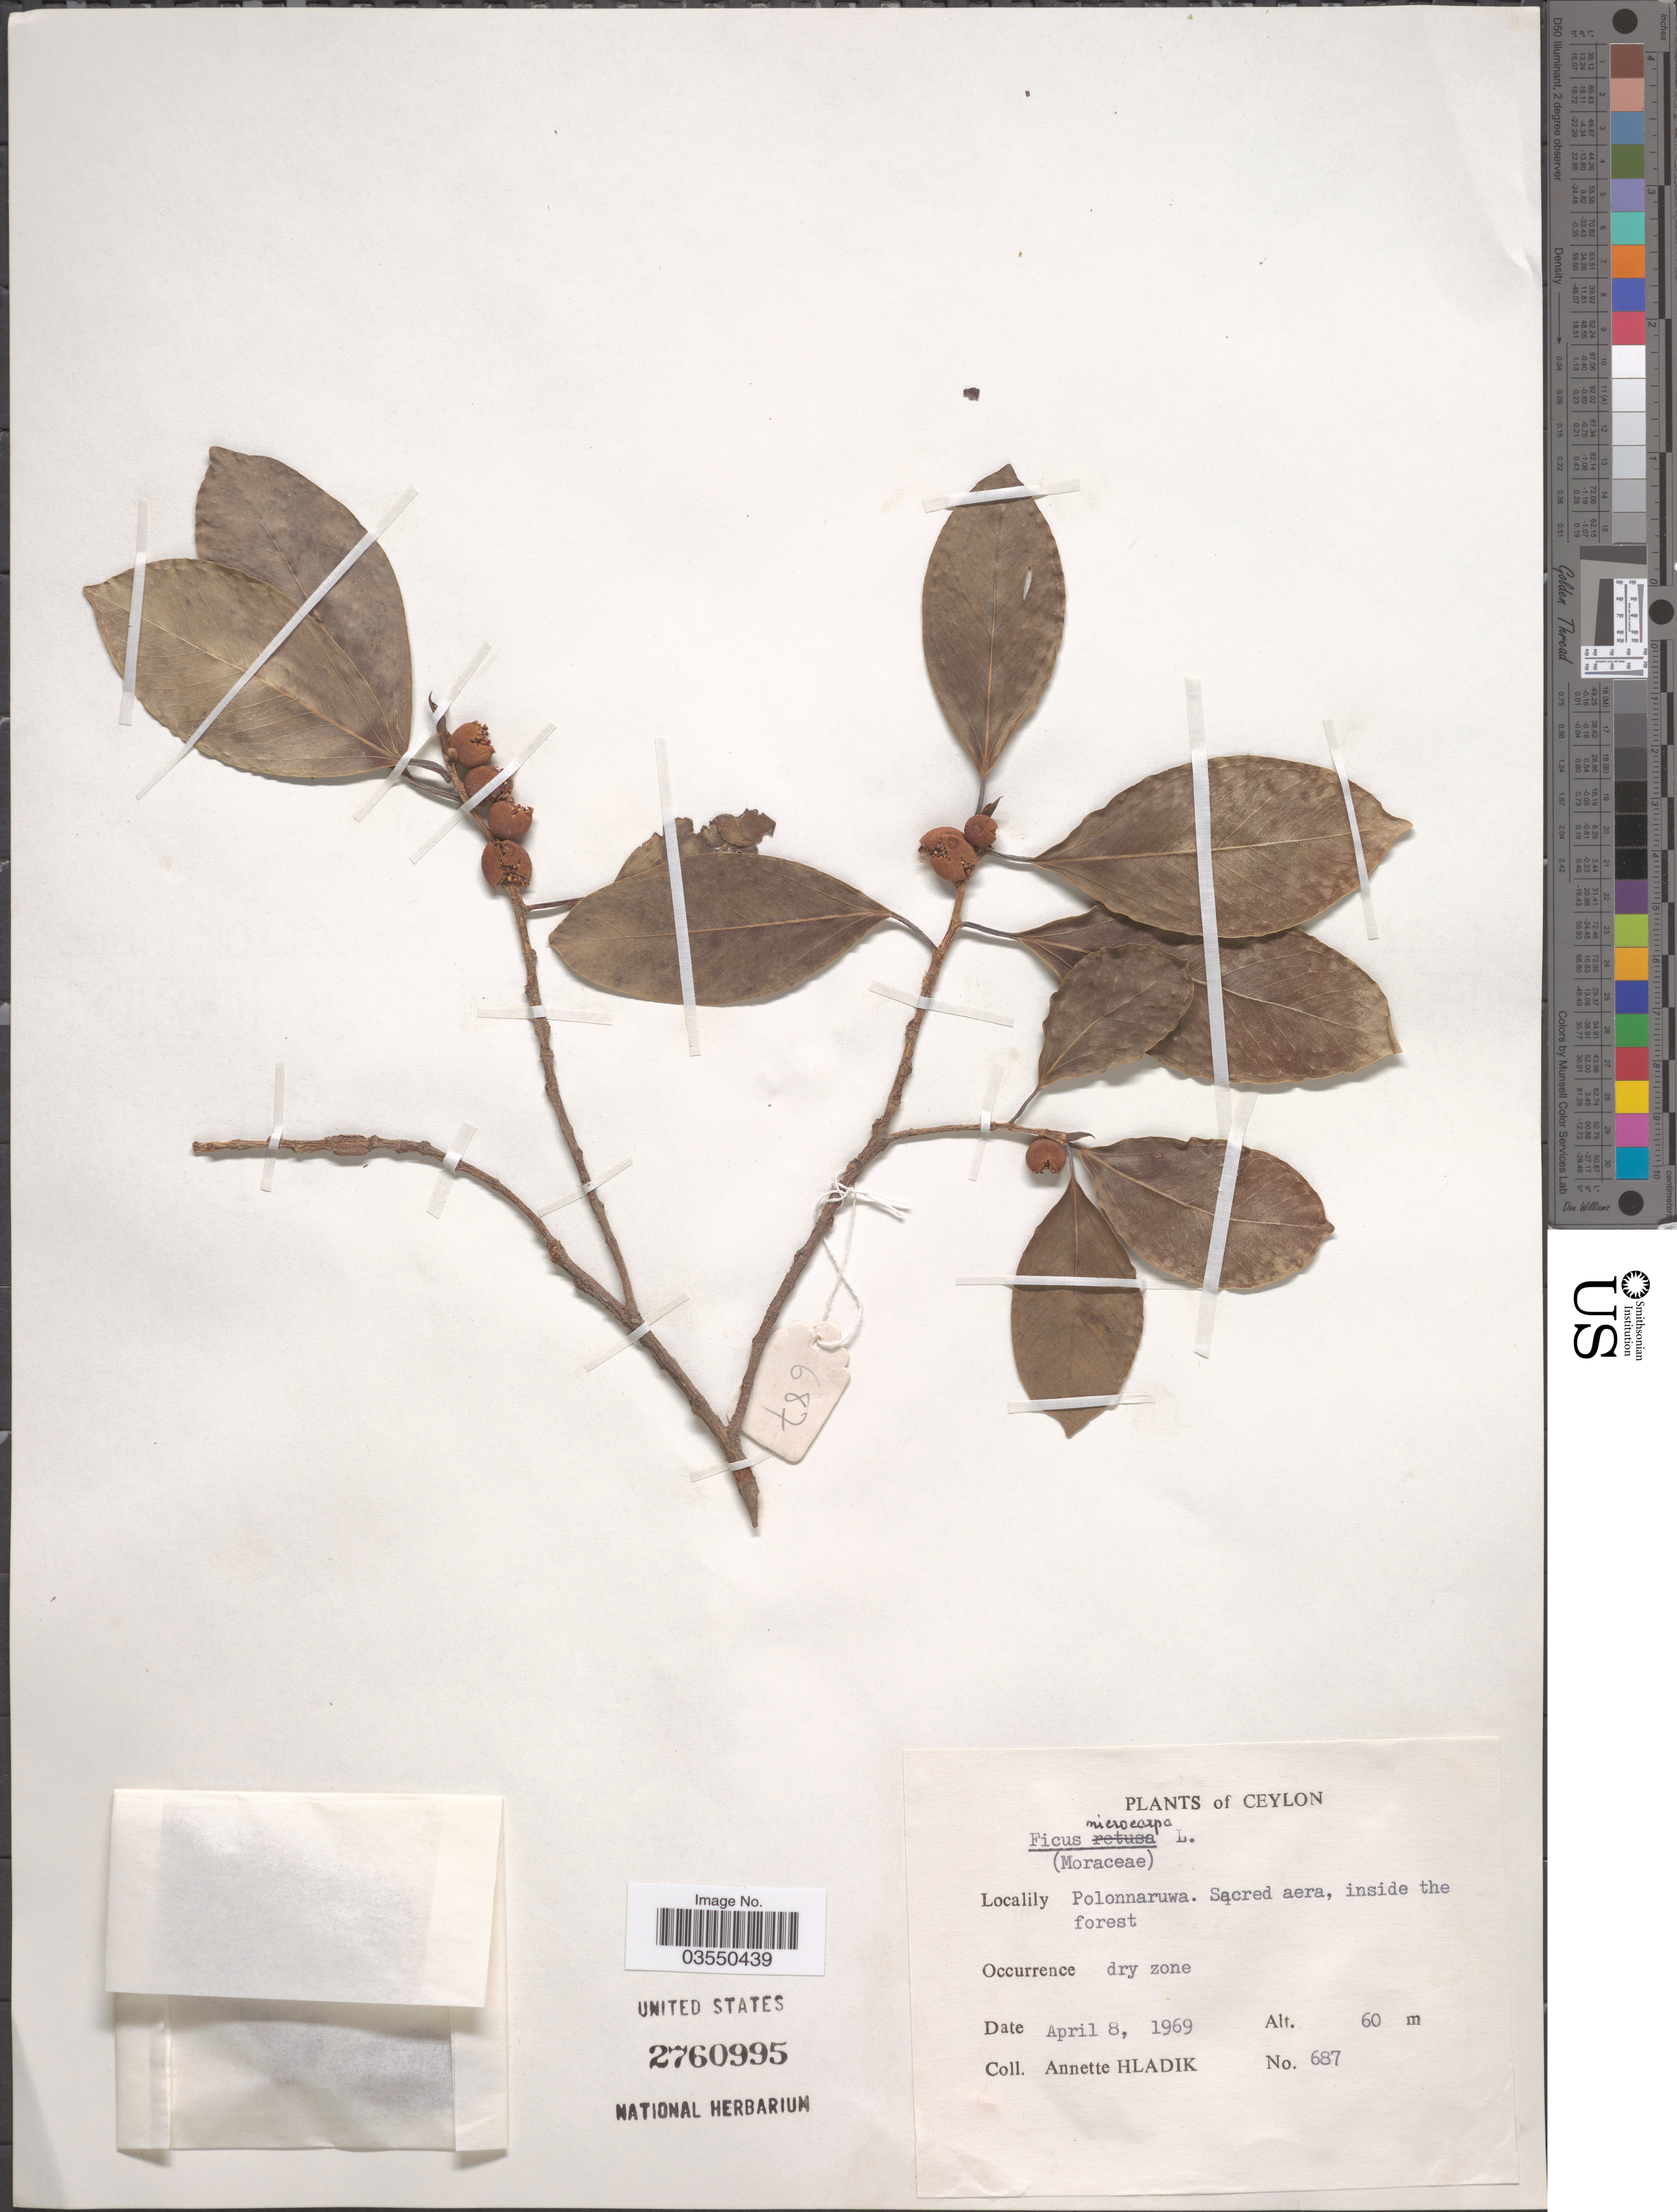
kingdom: Plantae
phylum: Tracheophyta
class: Magnoliopsida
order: Rosales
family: Moraceae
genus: Ficus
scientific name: Ficus microcarpa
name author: L. f.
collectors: A. Hladik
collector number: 687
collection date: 1969-04-08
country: Sri Lanka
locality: Ceylon. Polonnaruwa. Sacred area, inside the forest.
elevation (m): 60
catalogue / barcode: US 2760995